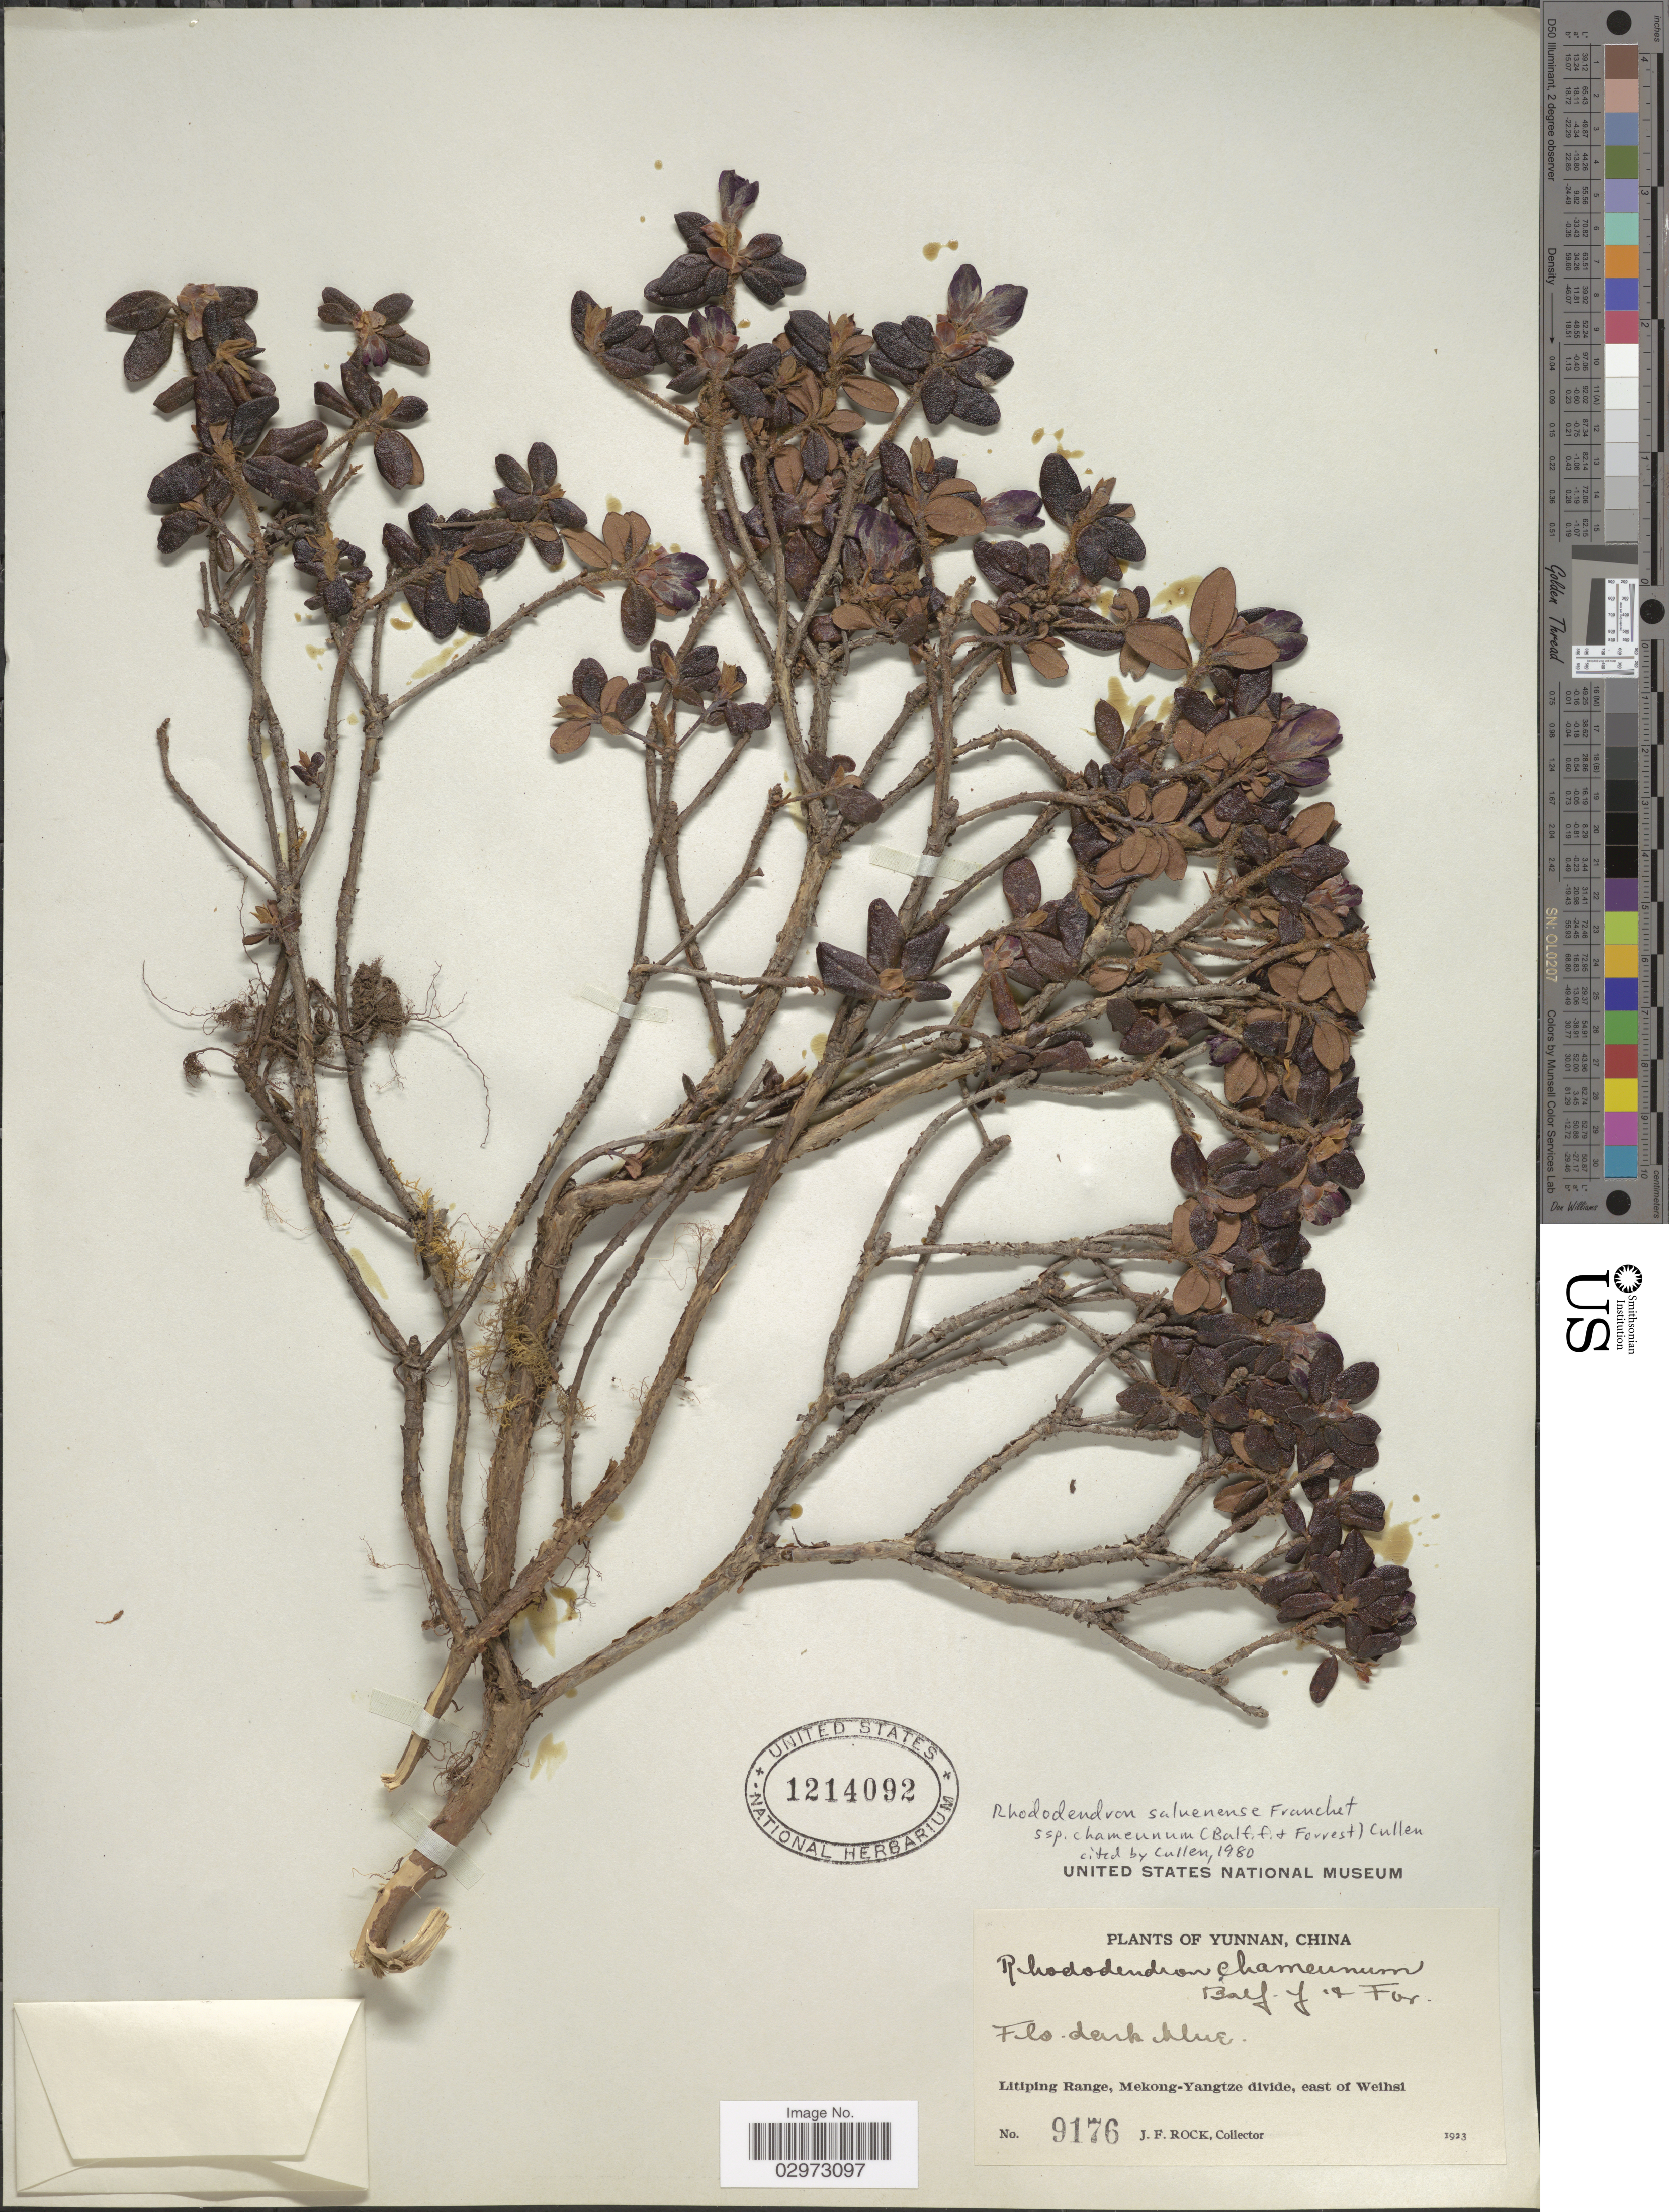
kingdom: Plantae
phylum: Tracheophyta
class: Magnoliopsida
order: Ericales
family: Ericaceae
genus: Rhododendron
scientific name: Rhododendron saluenense subsp. chameunum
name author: (Balf. f. & Forrest) Cullen in Cullen & D.F.Chamb.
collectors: J. Rock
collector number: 9176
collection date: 1923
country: China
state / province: Yunnan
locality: Litiping Range, Mekong-Yangtze divide, east of Weihsi.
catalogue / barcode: US 1214092